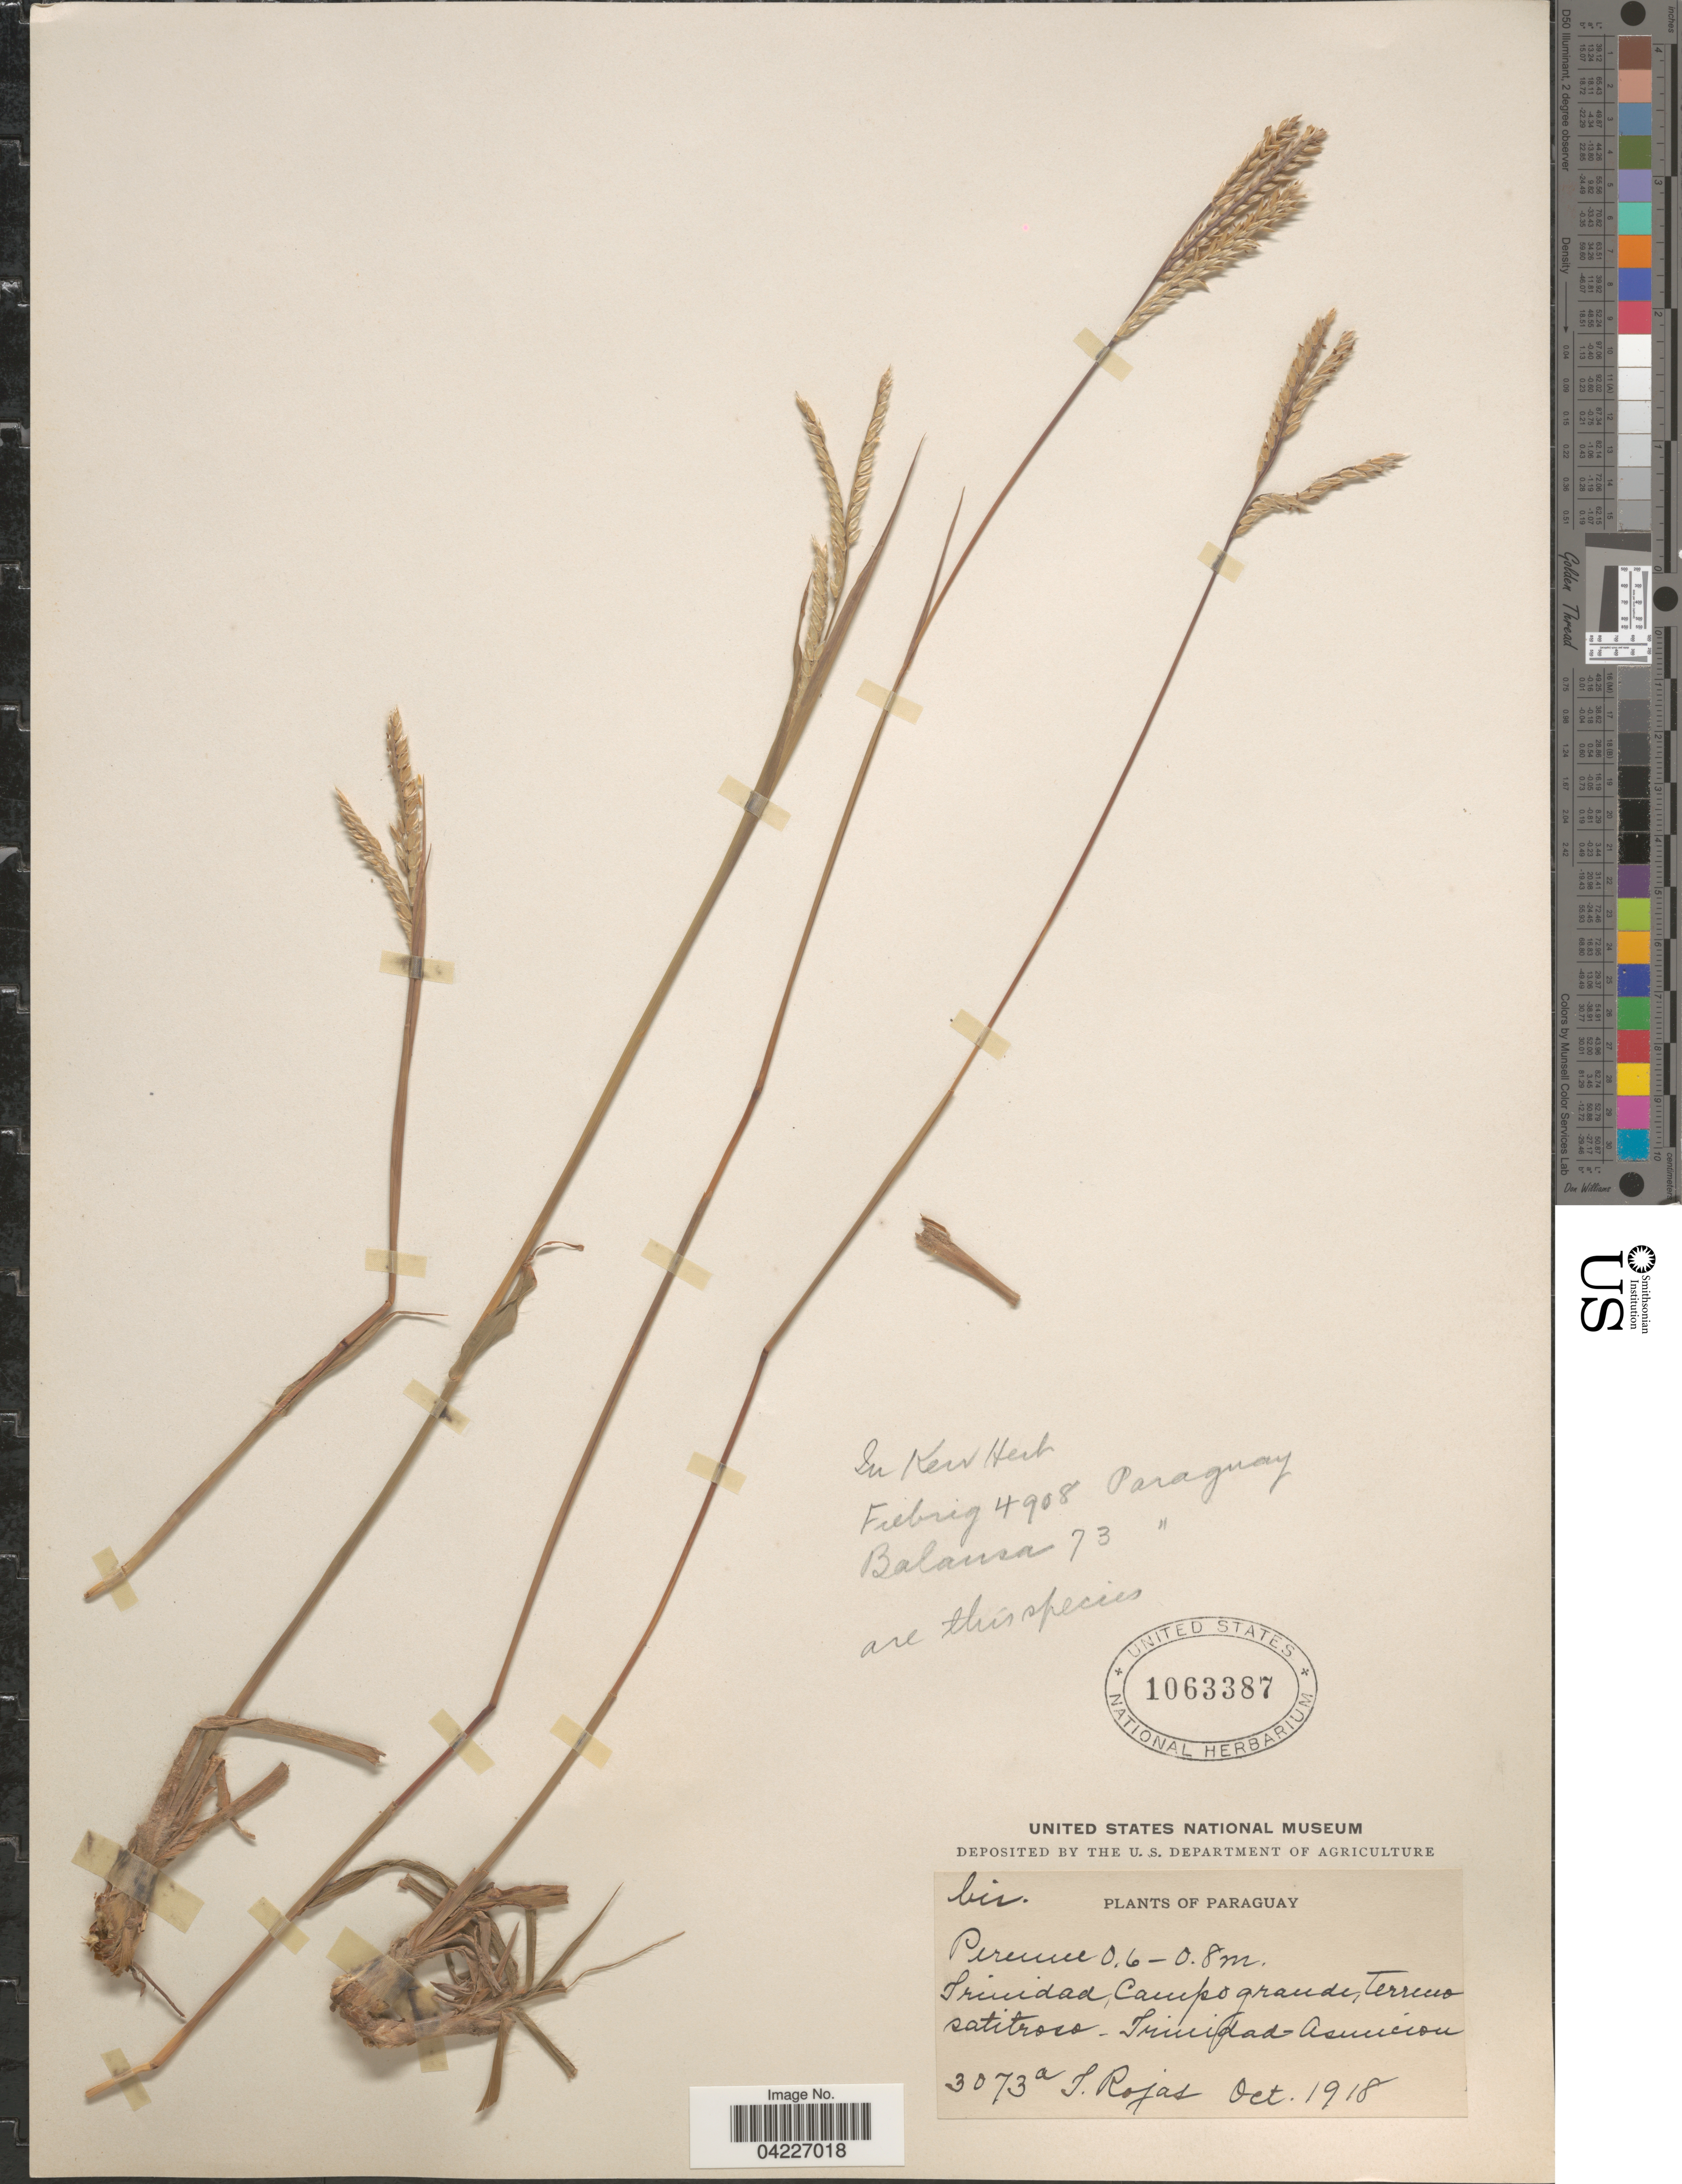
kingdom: Plantae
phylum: Tracheophyta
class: Liliopsida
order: Poales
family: Poaceae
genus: Paspalum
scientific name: Paspalum sp.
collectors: T. Rojas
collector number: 3073a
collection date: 1918-10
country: Paraguay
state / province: Asuncion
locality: Trinidad, Campo grande, Trinidad - Asuncion.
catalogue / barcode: US 1063387